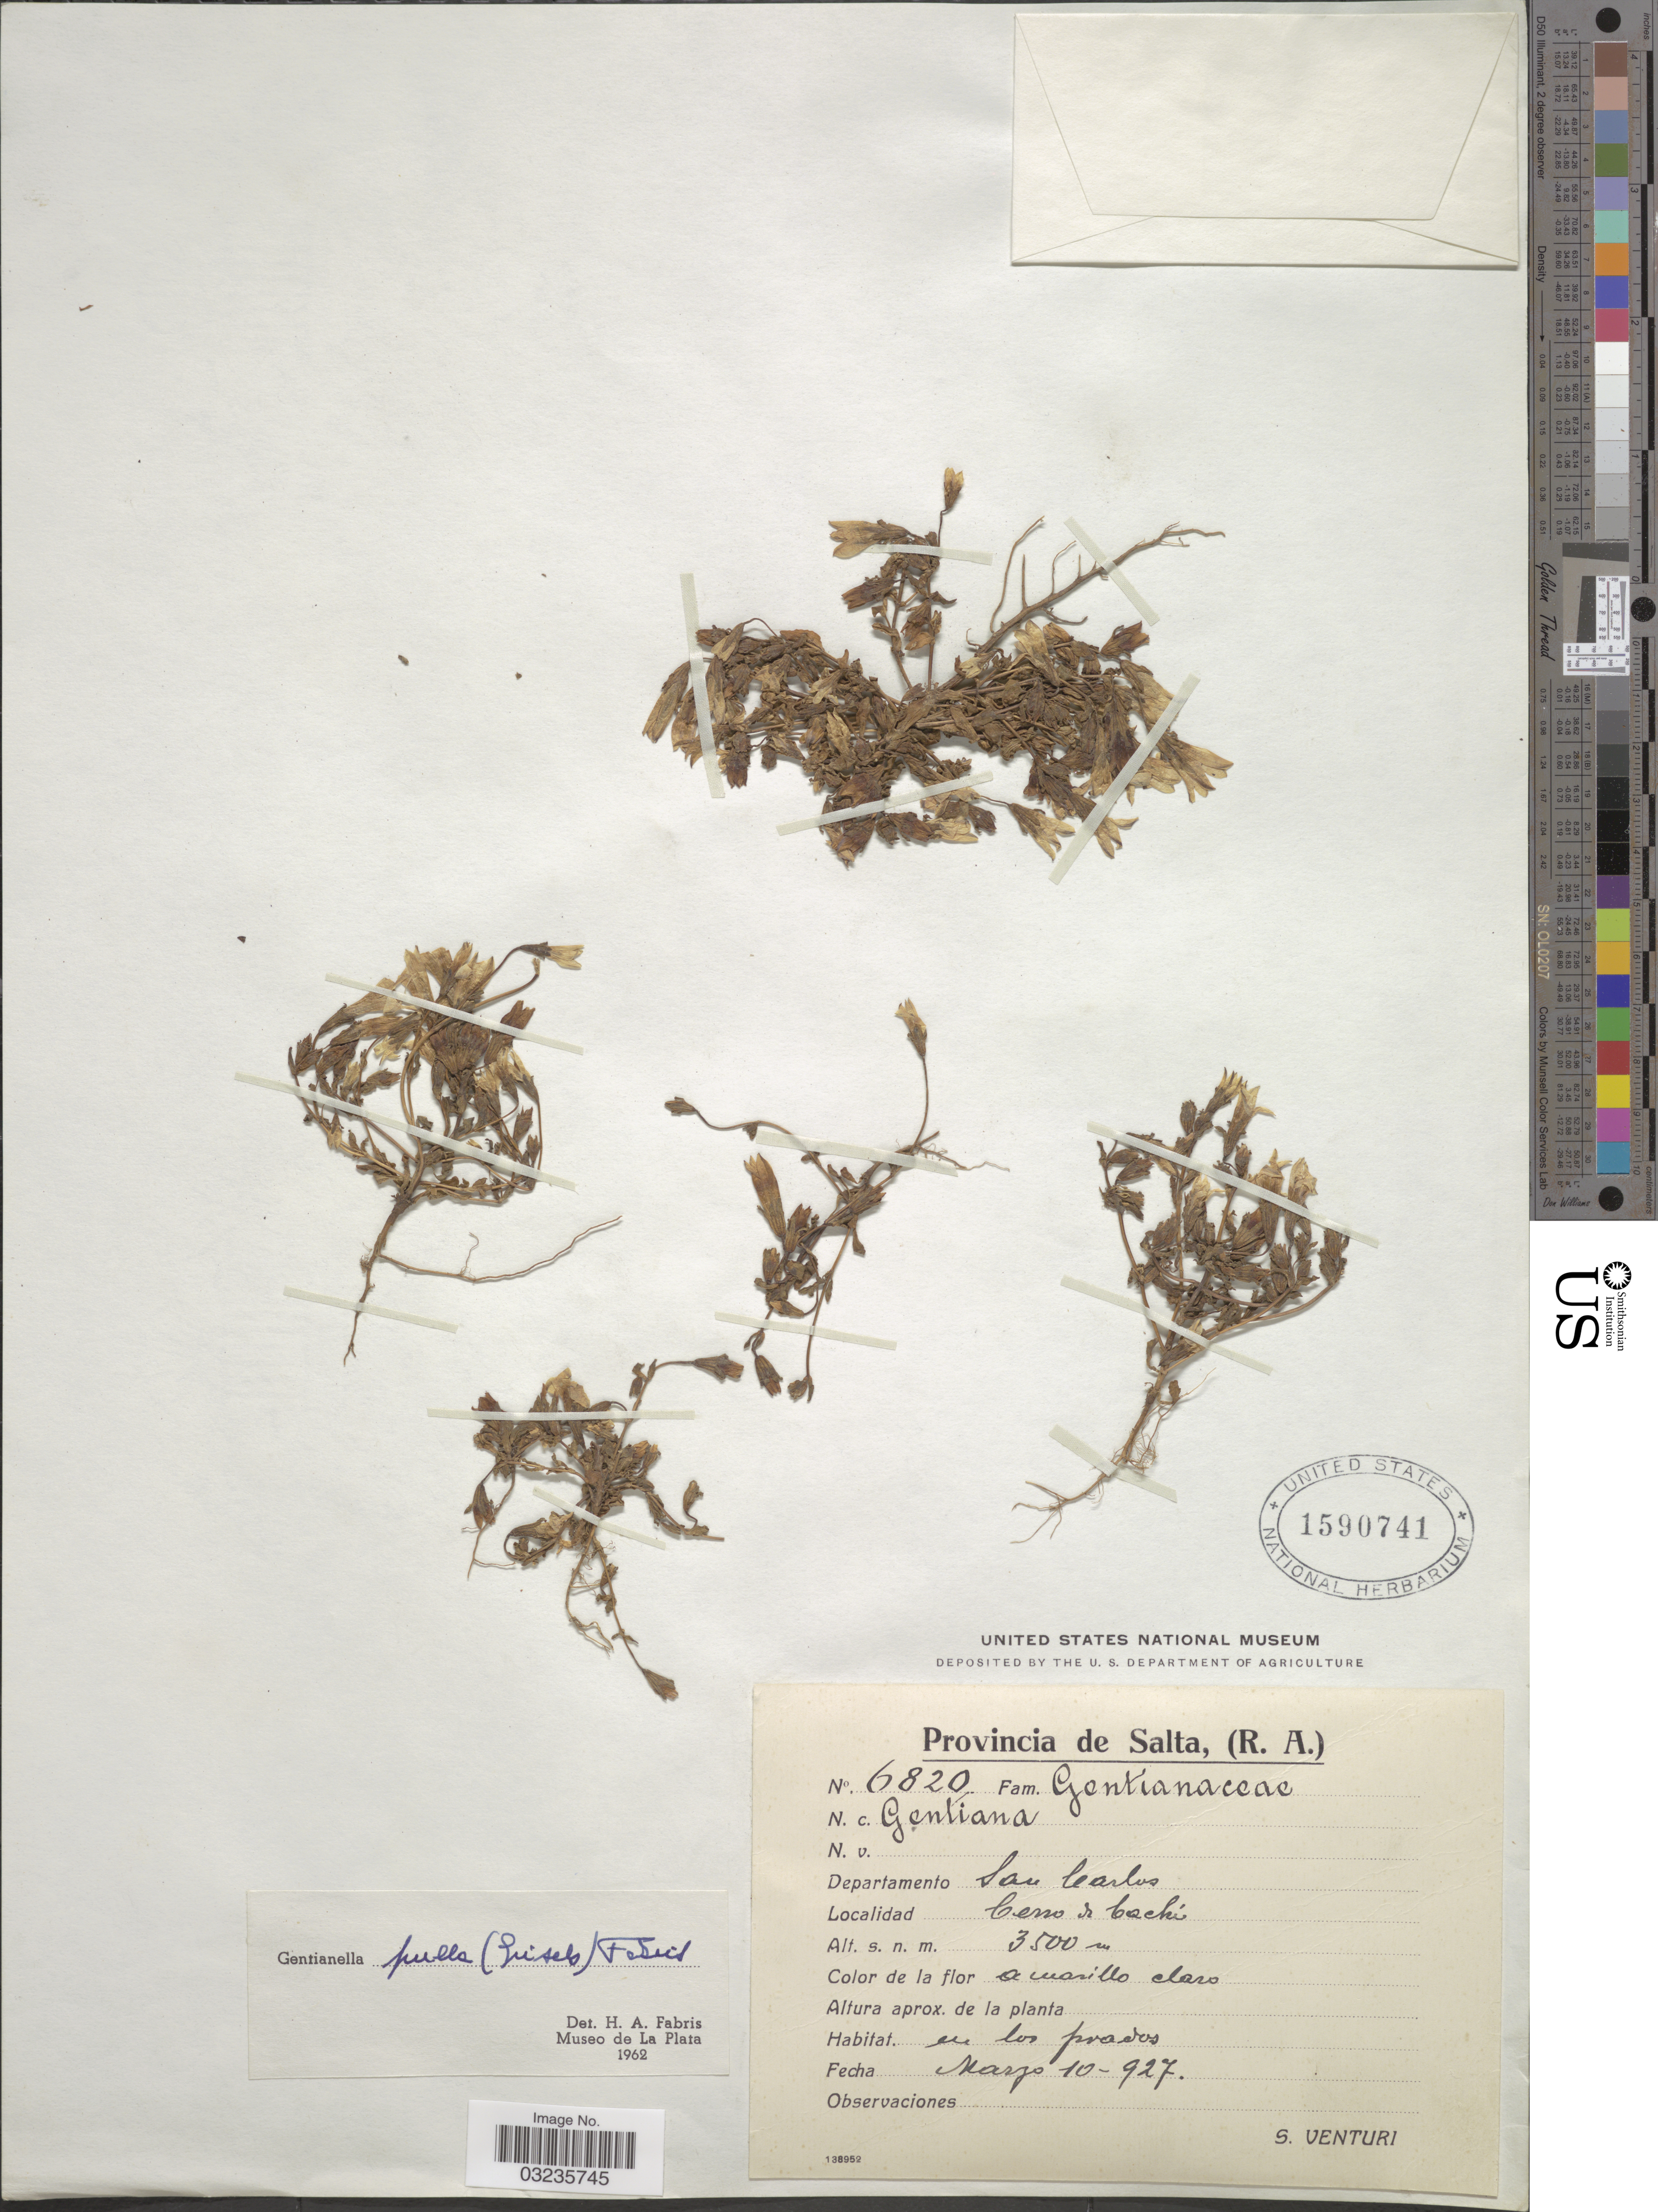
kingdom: Plantae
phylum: Tracheophyta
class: Magnoliopsida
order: Gentianales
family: Gentianaceae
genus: Gentiana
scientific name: Gentiana pulla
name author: Griseb.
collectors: S. Venturi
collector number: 6820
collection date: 1927-03-10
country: Argentina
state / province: Salta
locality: Departamento San Carlos. Cerro de Cachi.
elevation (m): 3500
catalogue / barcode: US 1590741